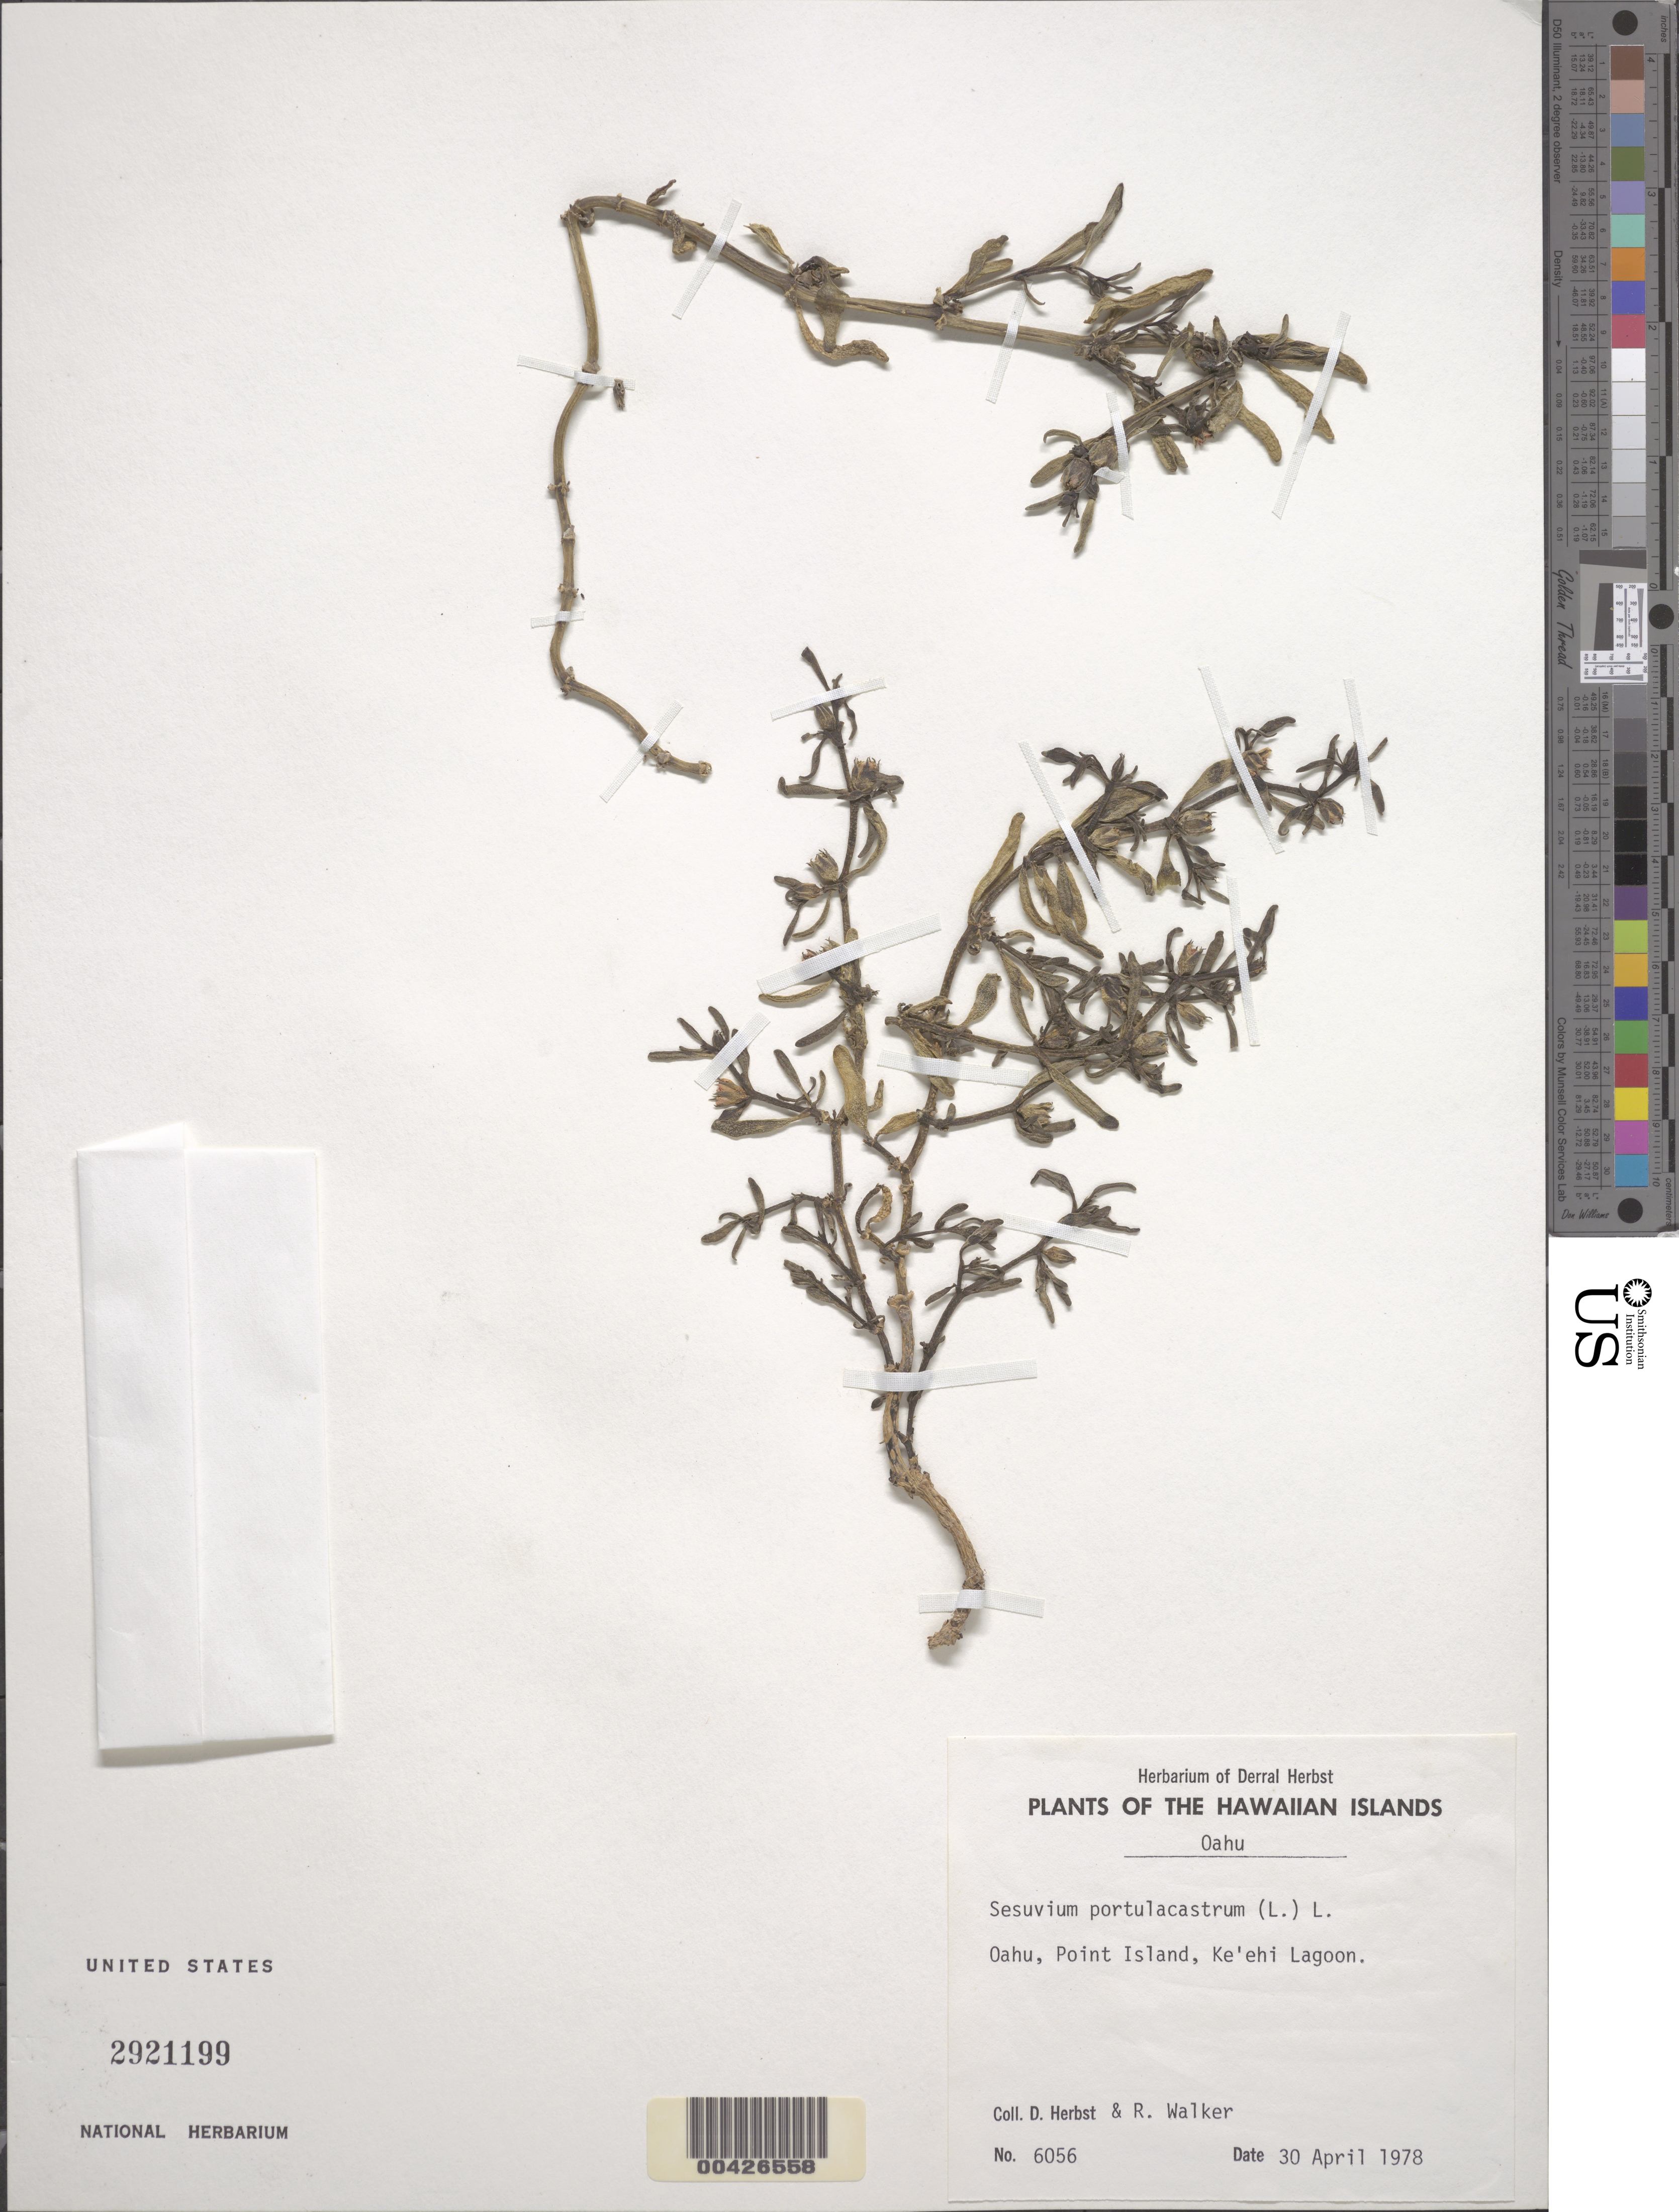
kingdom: Plantae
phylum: Tracheophyta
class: Magnoliopsida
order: Caryophyllales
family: Aizoaceae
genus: Sesuvium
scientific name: Sesuvium revolutifolium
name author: Ortega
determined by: Strong, Mark T., (BOT), Smithsonian Institution - National Museum of Natural History (UNITED STATES)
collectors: D. R. Herbst & R. Walker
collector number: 6056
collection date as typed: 30 Apr 1978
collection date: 1978-04-30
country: United States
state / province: Hawaii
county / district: Honolulu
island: Oahu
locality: Oahu, Point Island, Ke'ehi Lagoon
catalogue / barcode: US 2921199